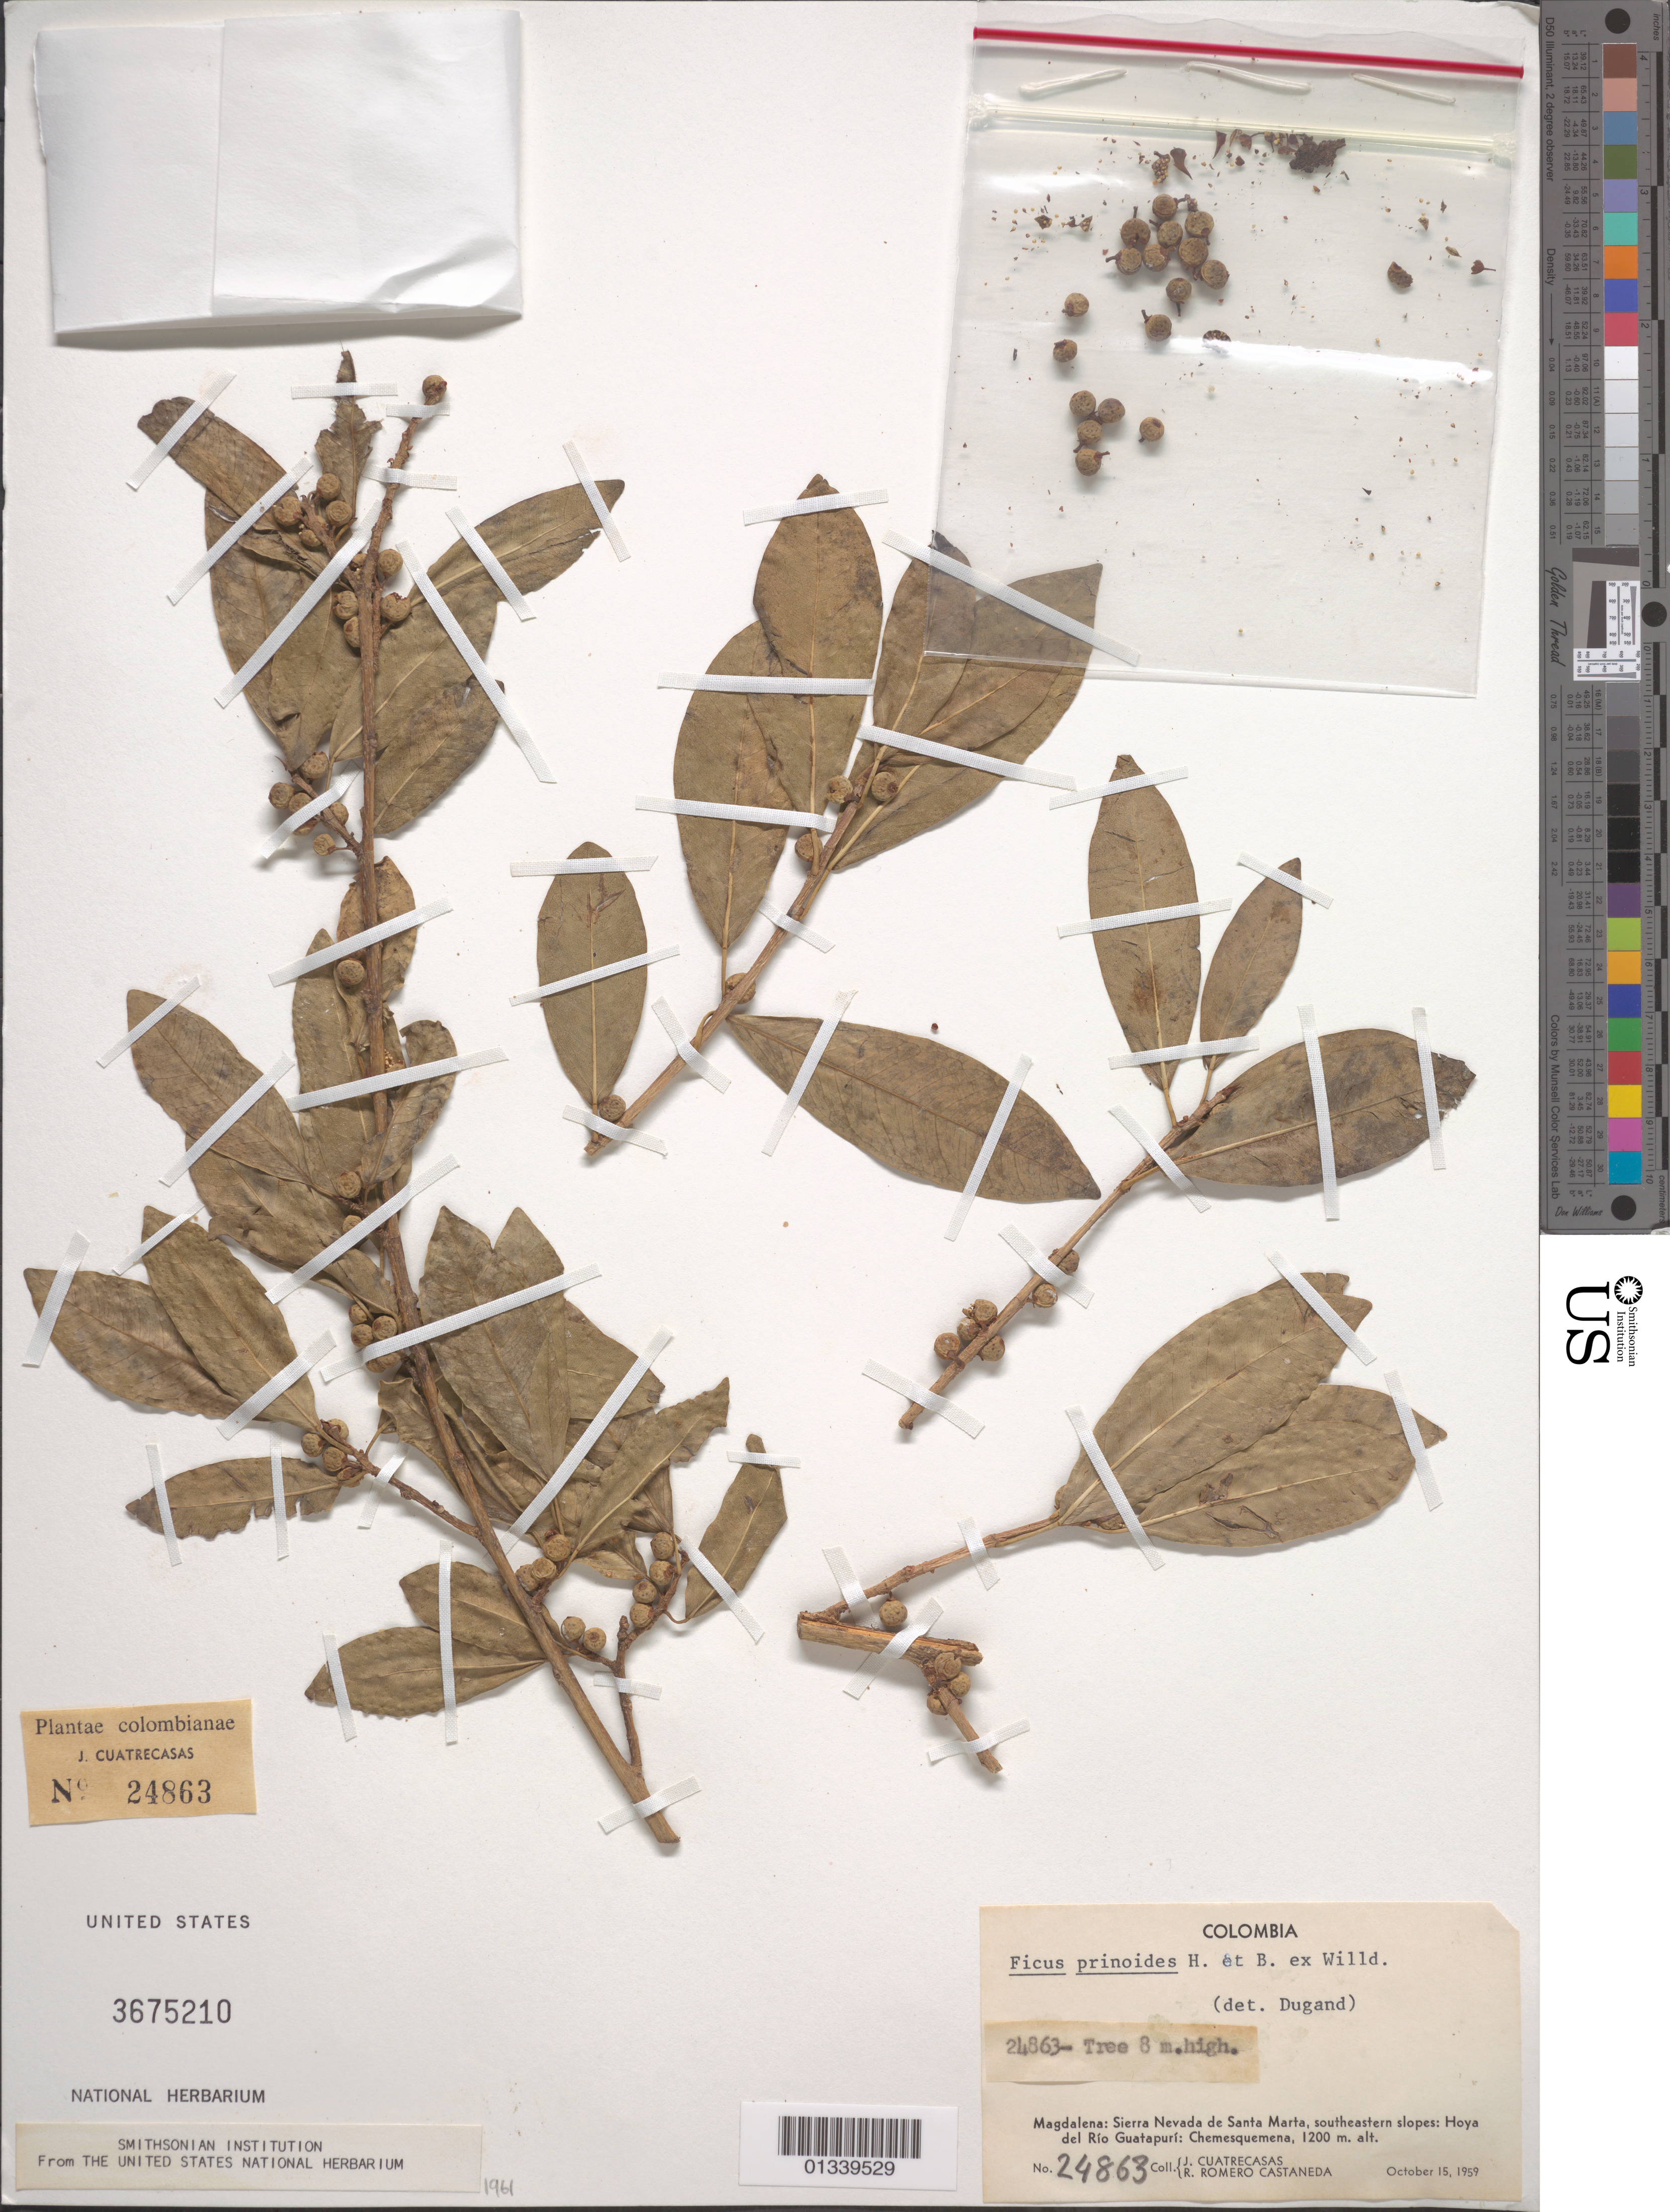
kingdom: Plantae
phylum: Tracheophyta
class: Magnoliopsida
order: Rosales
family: Moraceae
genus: Ficus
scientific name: Ficus pallida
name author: Vahl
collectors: J. Cuatrecasas & R. Romero Castañeda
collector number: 24863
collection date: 1959-10-15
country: Colombia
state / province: Magdalena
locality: Sierra Nevada de Santa Marta, southeastern slopes. Hoya del Rio Guatapuri: Chemesquemena.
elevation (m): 1200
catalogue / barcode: US 3675210